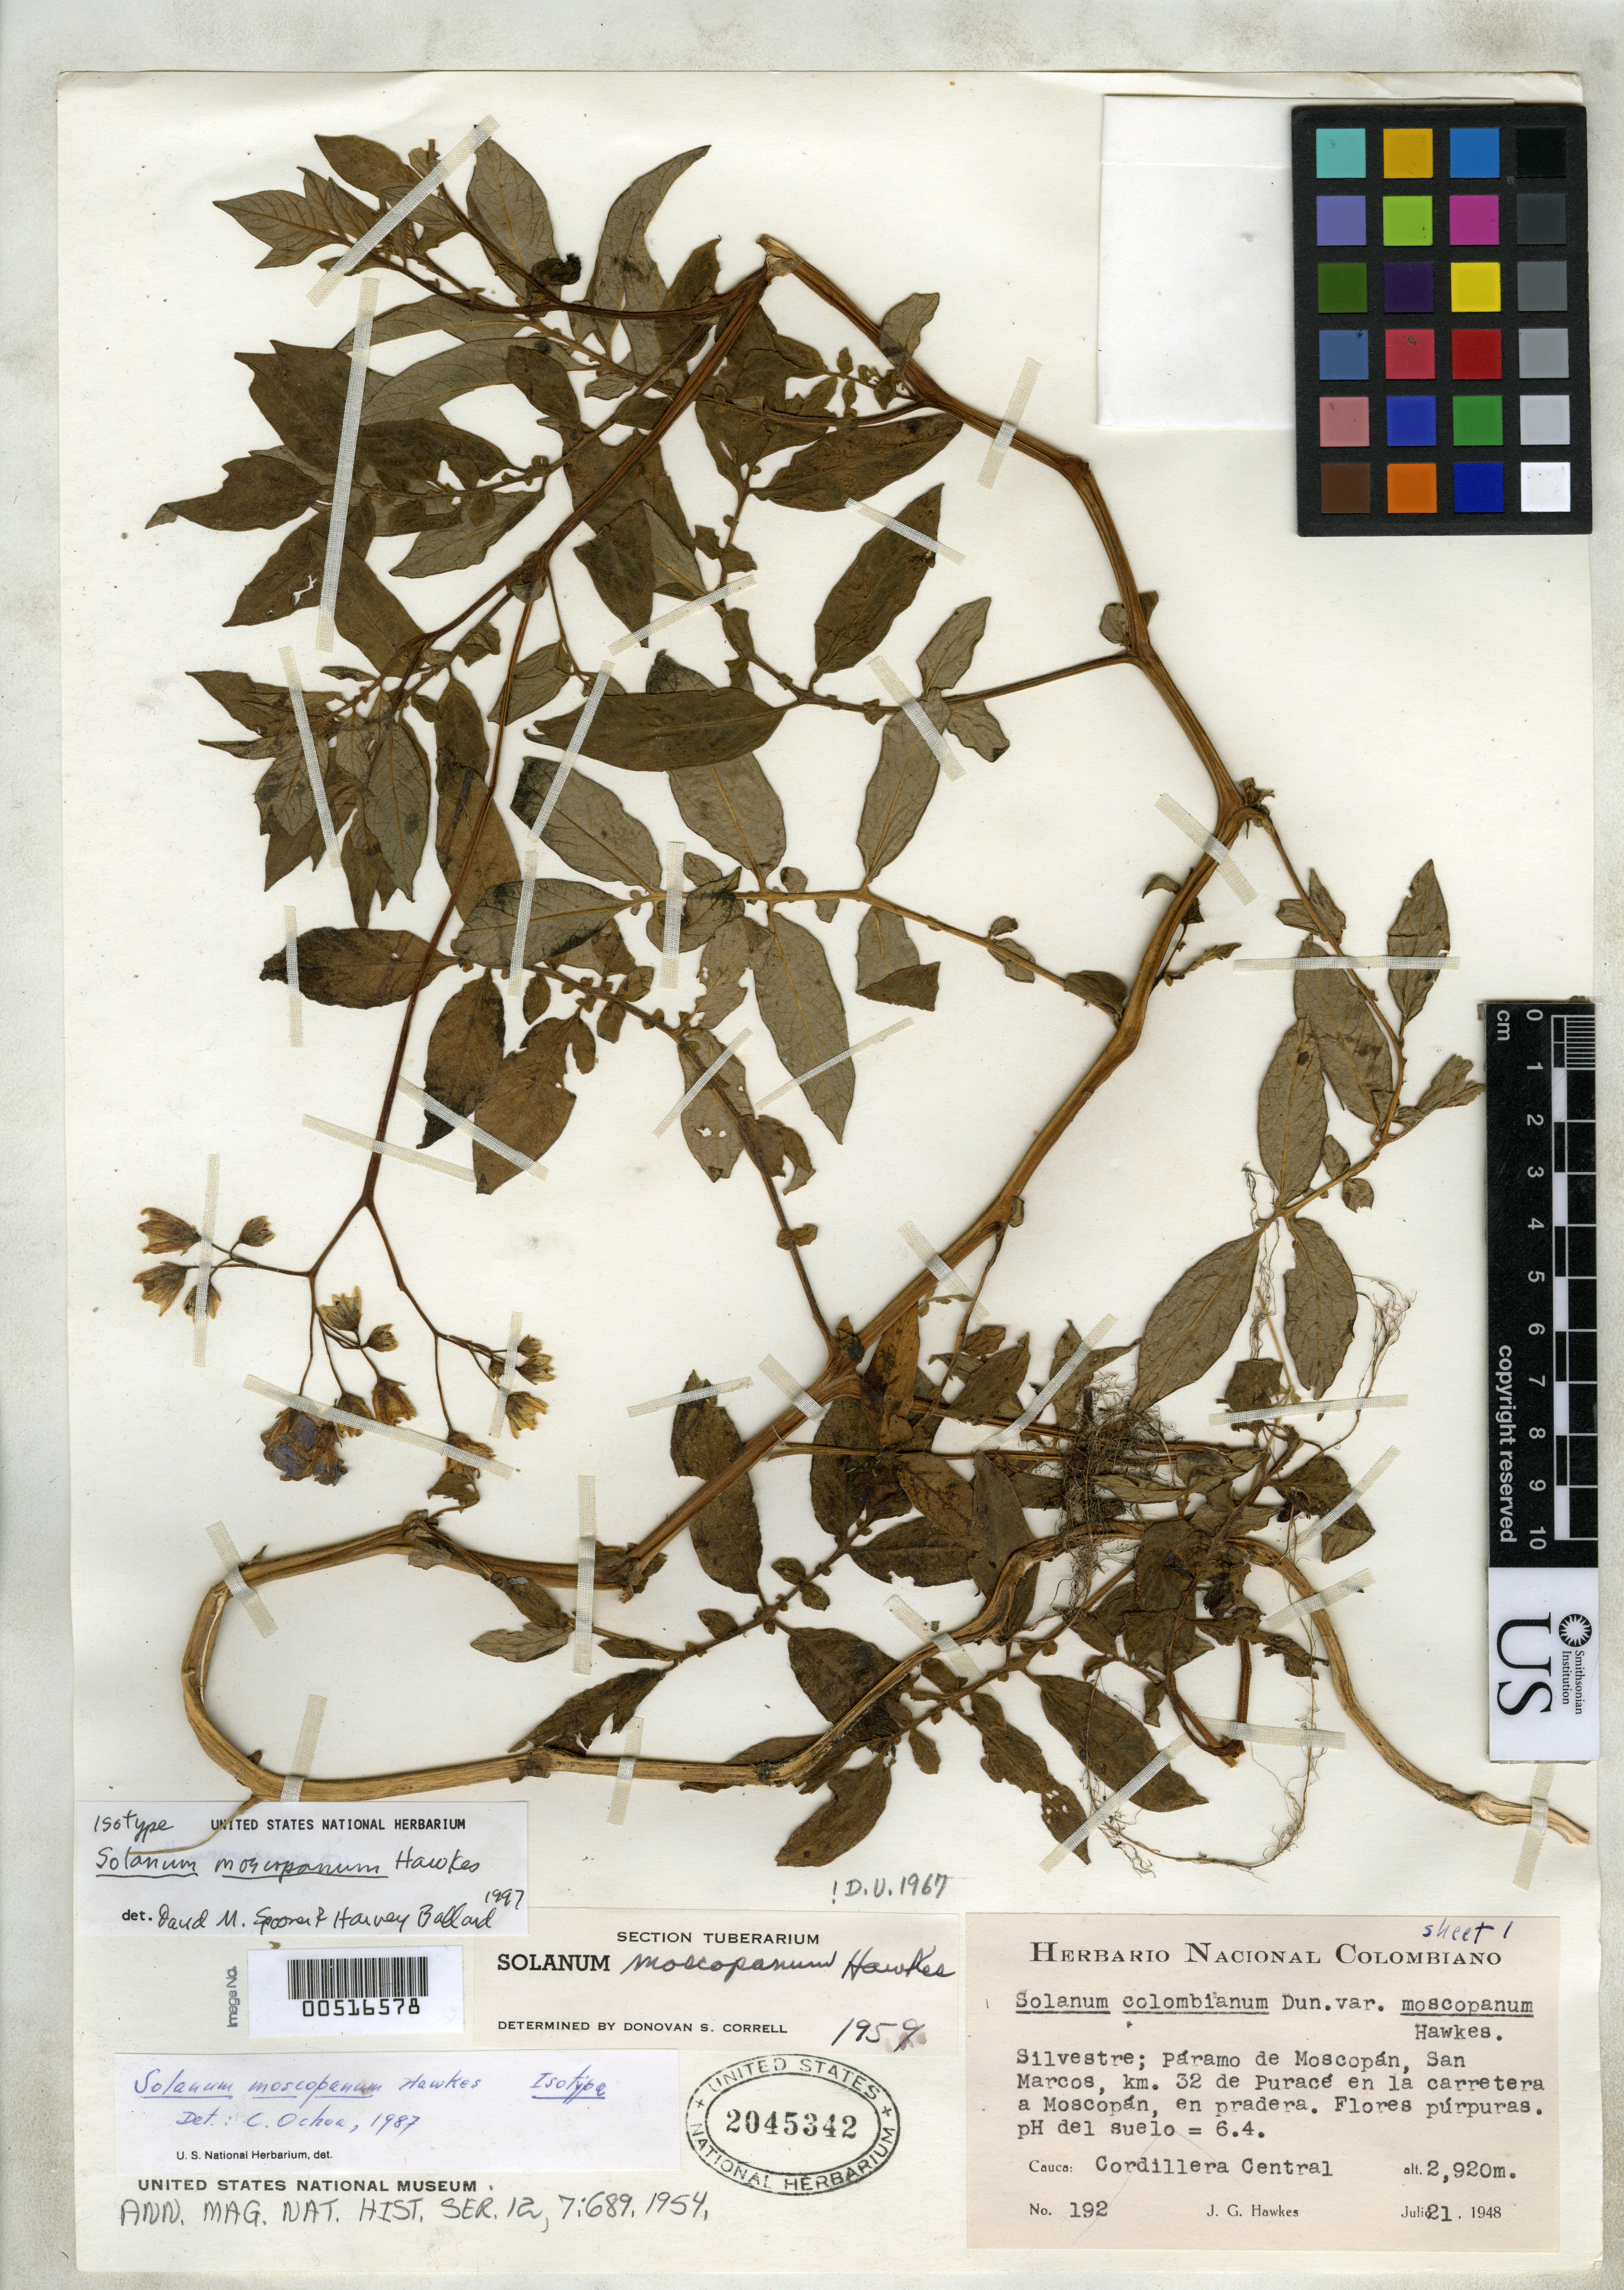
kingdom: Plantae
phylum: Tracheophyta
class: Magnoliopsida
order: Solanales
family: Solanaceae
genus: Solanum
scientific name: Solanum moscopanum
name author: Hawkes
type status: Isotype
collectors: J. Hawkes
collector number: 192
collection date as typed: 21 Jul 1948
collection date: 1948-07-21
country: Colombia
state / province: Cauca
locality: Cordillera Central, Paramo do Moscopan, San Marcos, km 32 de Purace in la Carretera a Moscopan, en Pradera.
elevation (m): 2920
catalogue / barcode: US 2045342